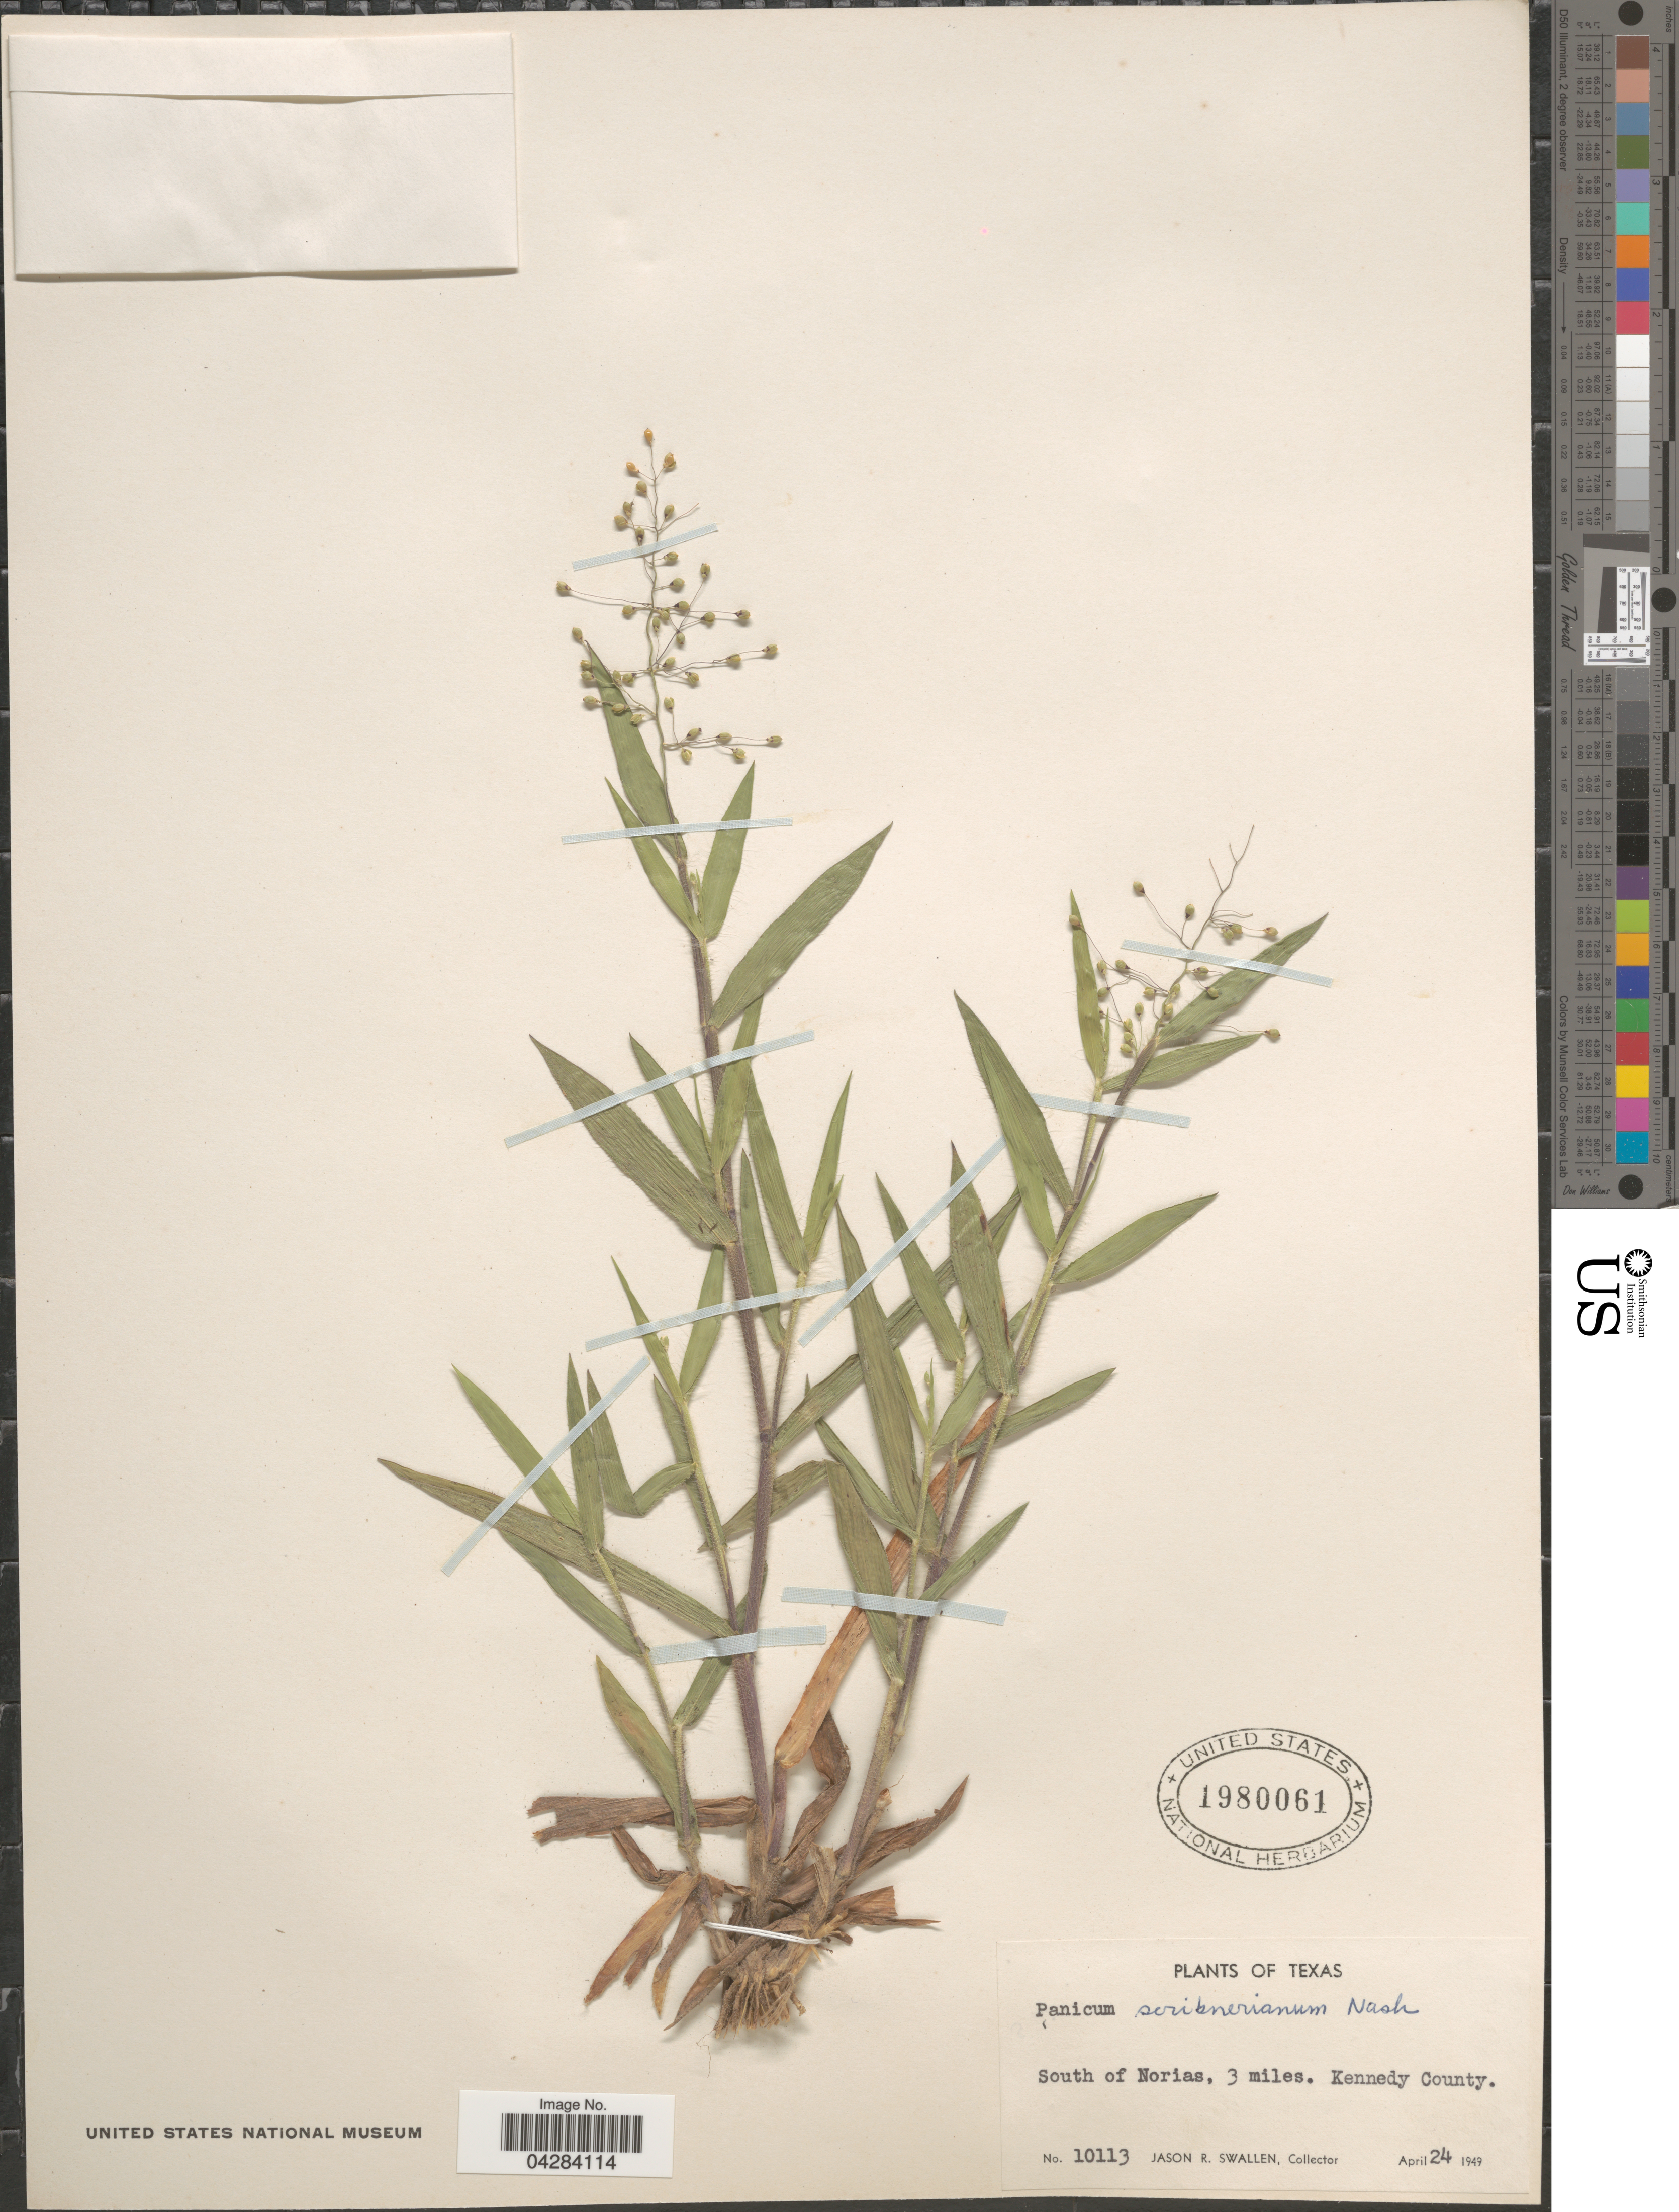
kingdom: Plantae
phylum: Tracheophyta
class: Liliopsida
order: Poales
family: Poaceae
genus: Dichanthelium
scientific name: Dichanthelium oligosanthes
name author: (Schult.) Gould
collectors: J. R. Swallen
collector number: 10113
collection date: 1949-04-24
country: United States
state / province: Texas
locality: South of Norias, 3 miles. Kennedy County.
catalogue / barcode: US 1980061